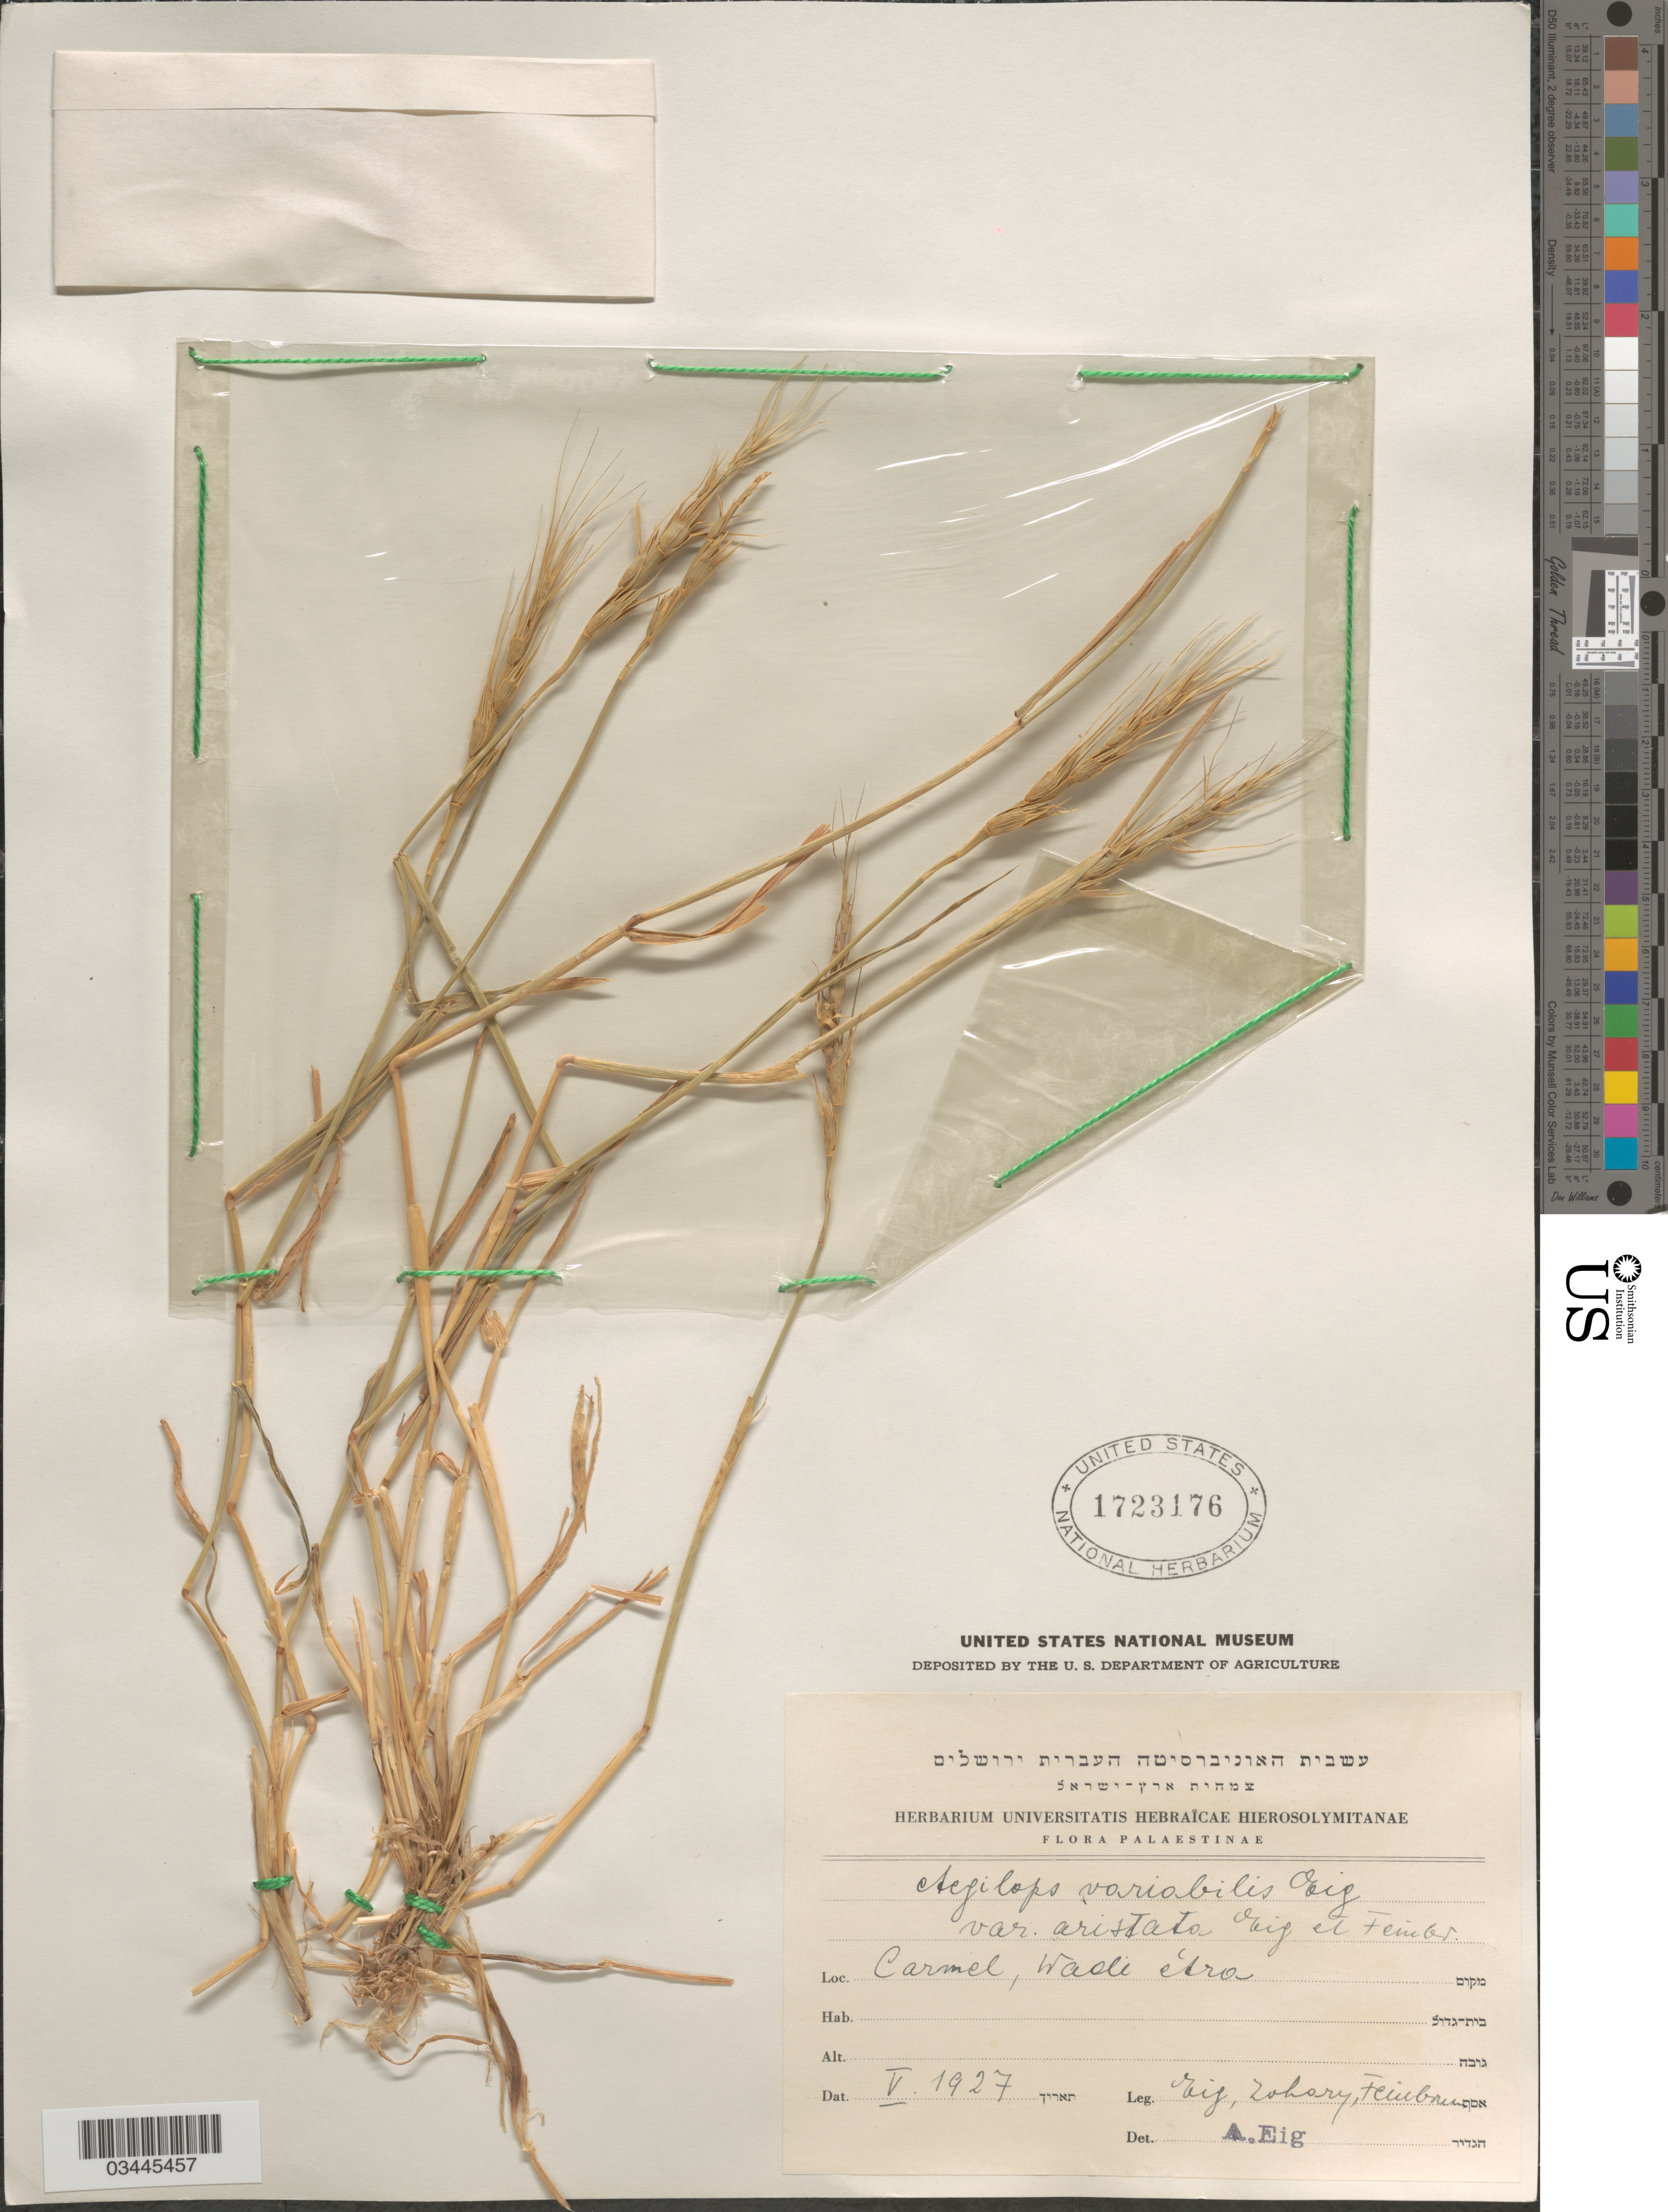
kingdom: Plantae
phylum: Tracheophyta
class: Liliopsida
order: Poales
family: Poaceae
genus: Aegilops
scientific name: Aegilops triuncialis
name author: L.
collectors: Eig, Zohary & N. Feinbrun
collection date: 1927-05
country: Israel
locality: Palaestinae. Carmel, Wadi etro.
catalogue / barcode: US 1723176